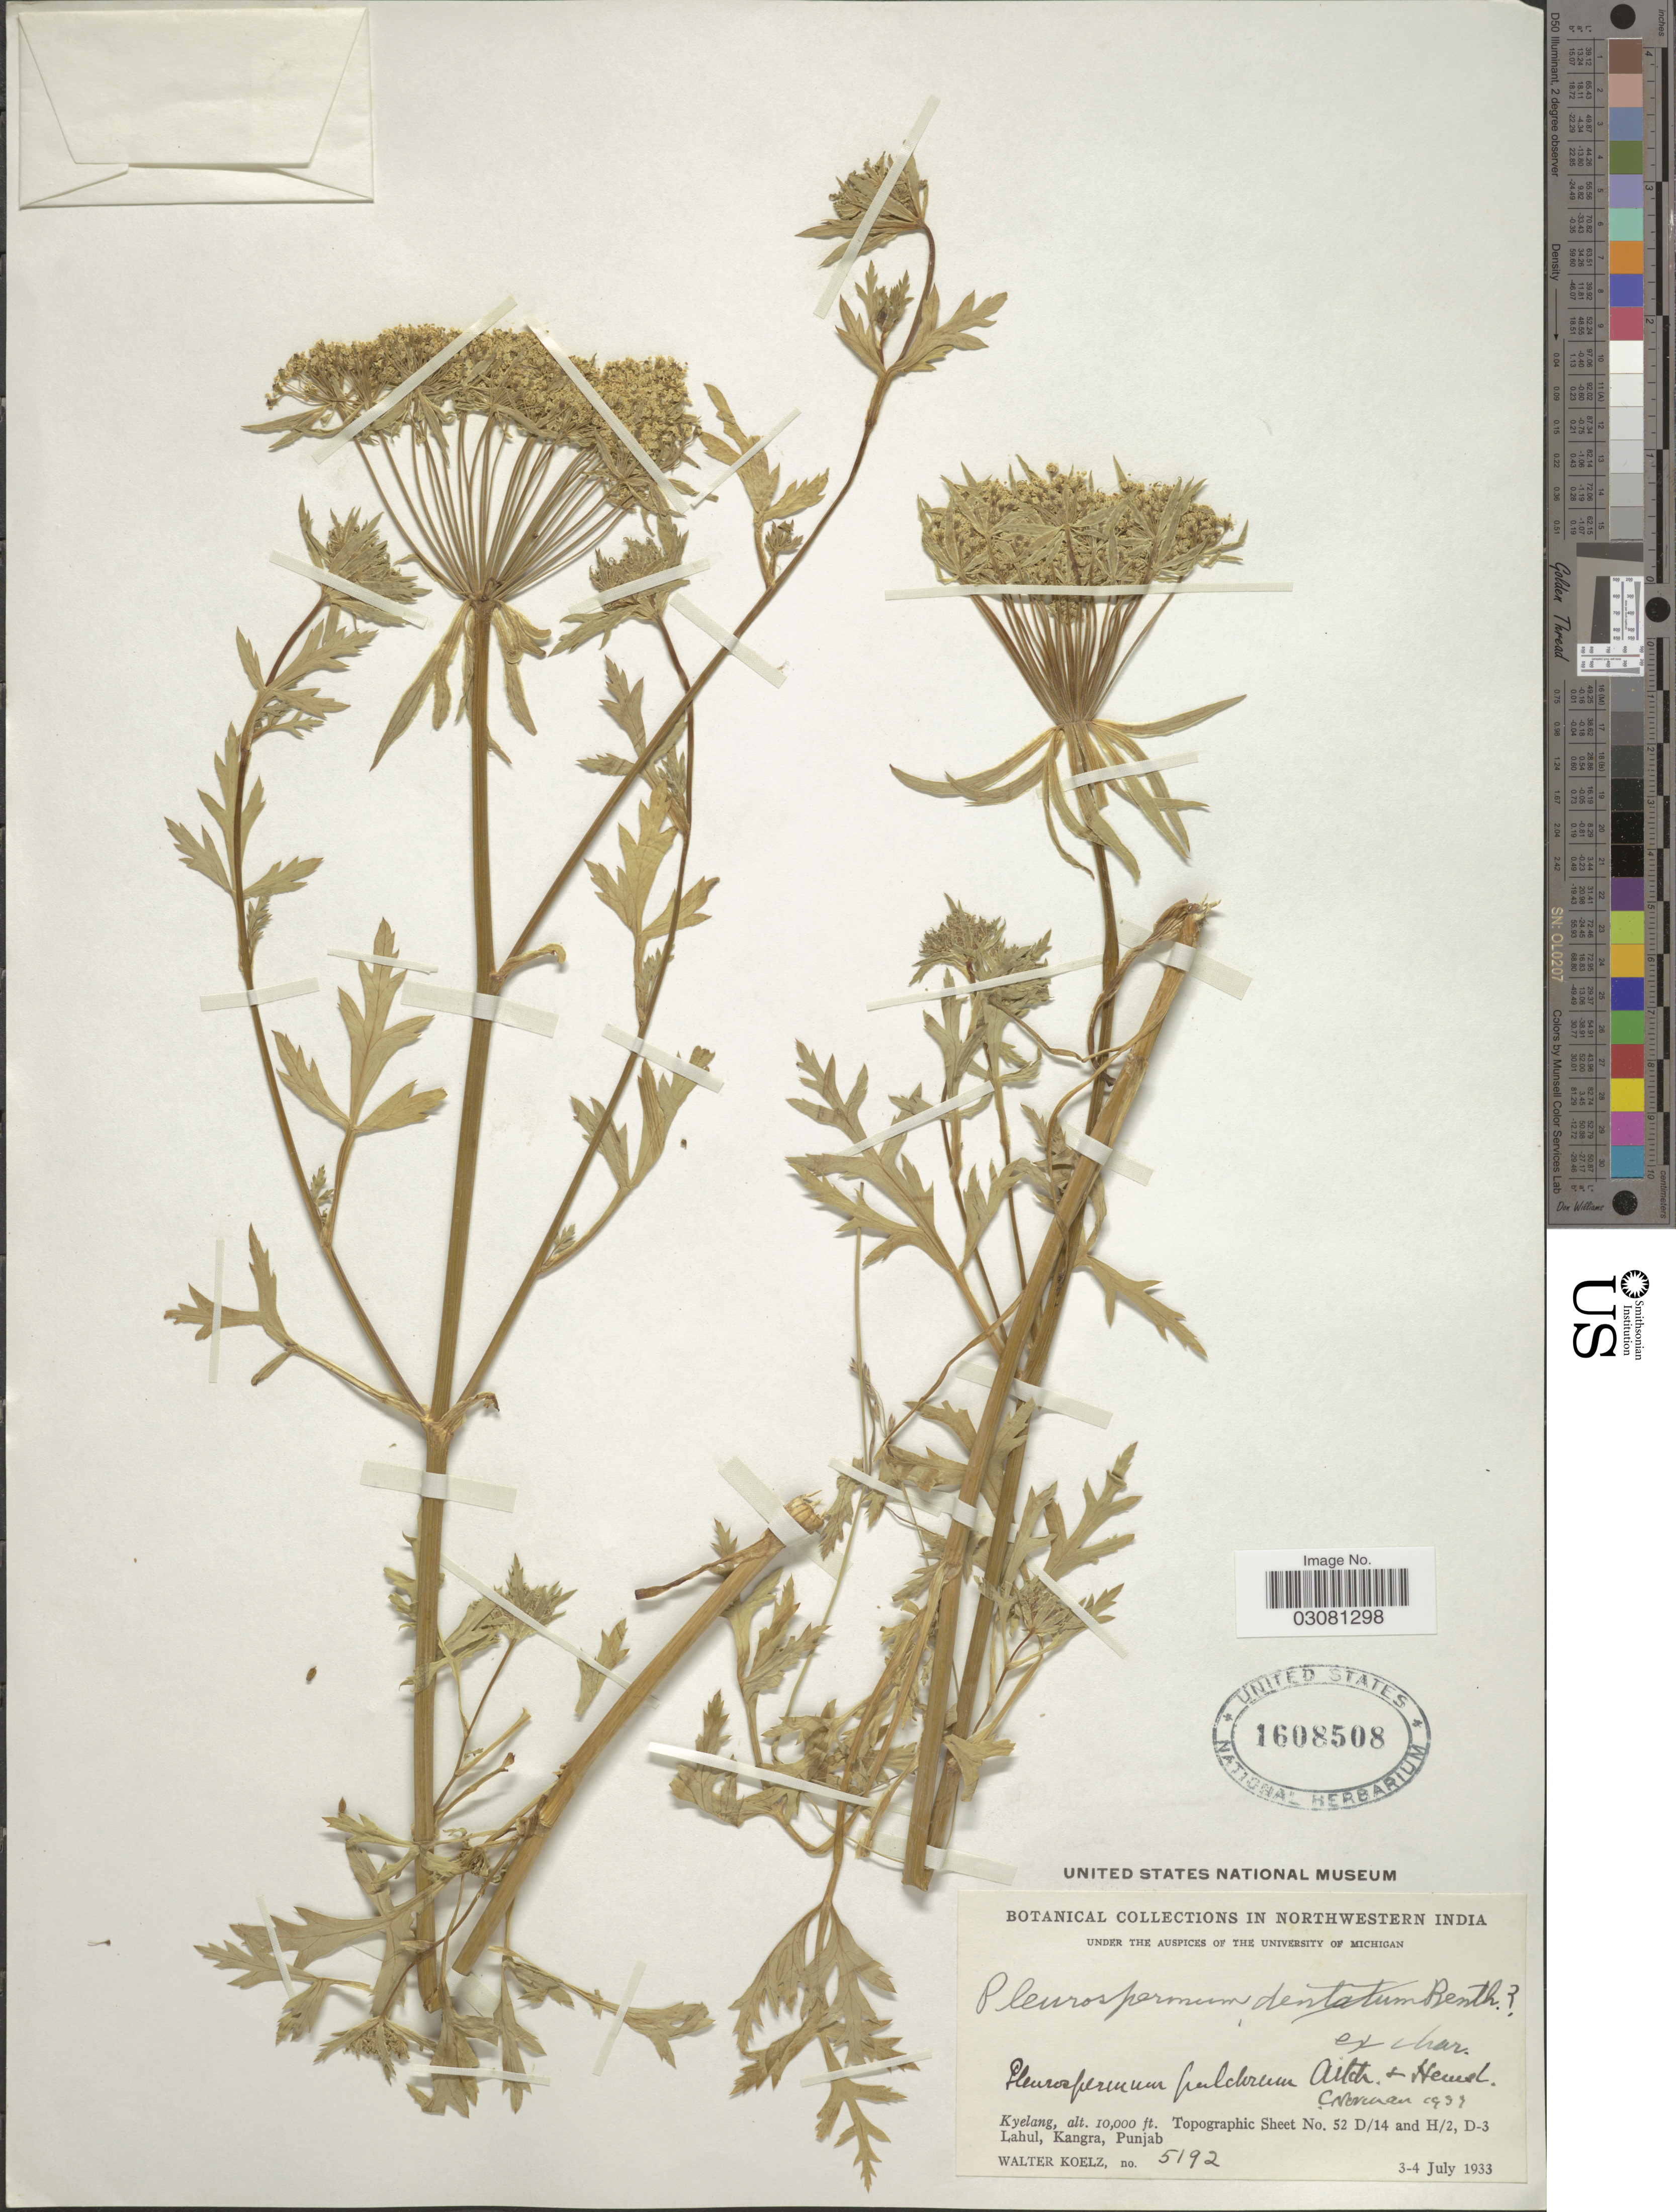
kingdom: Plantae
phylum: Tracheophyta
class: Magnoliopsida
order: Apiales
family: Apiaceae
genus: Pleurospermum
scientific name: Pleurospermum pulchrum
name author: Aitch. & Hemsl.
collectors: W. N. Koelz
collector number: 5192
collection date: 1933-07-03/1933-07-04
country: India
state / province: Punjab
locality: Northwestern India. Kyelang. Topographic Sheet No. 52 D/14 and H/2, D-3 Lahul, Kangra.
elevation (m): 305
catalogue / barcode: US 1608508